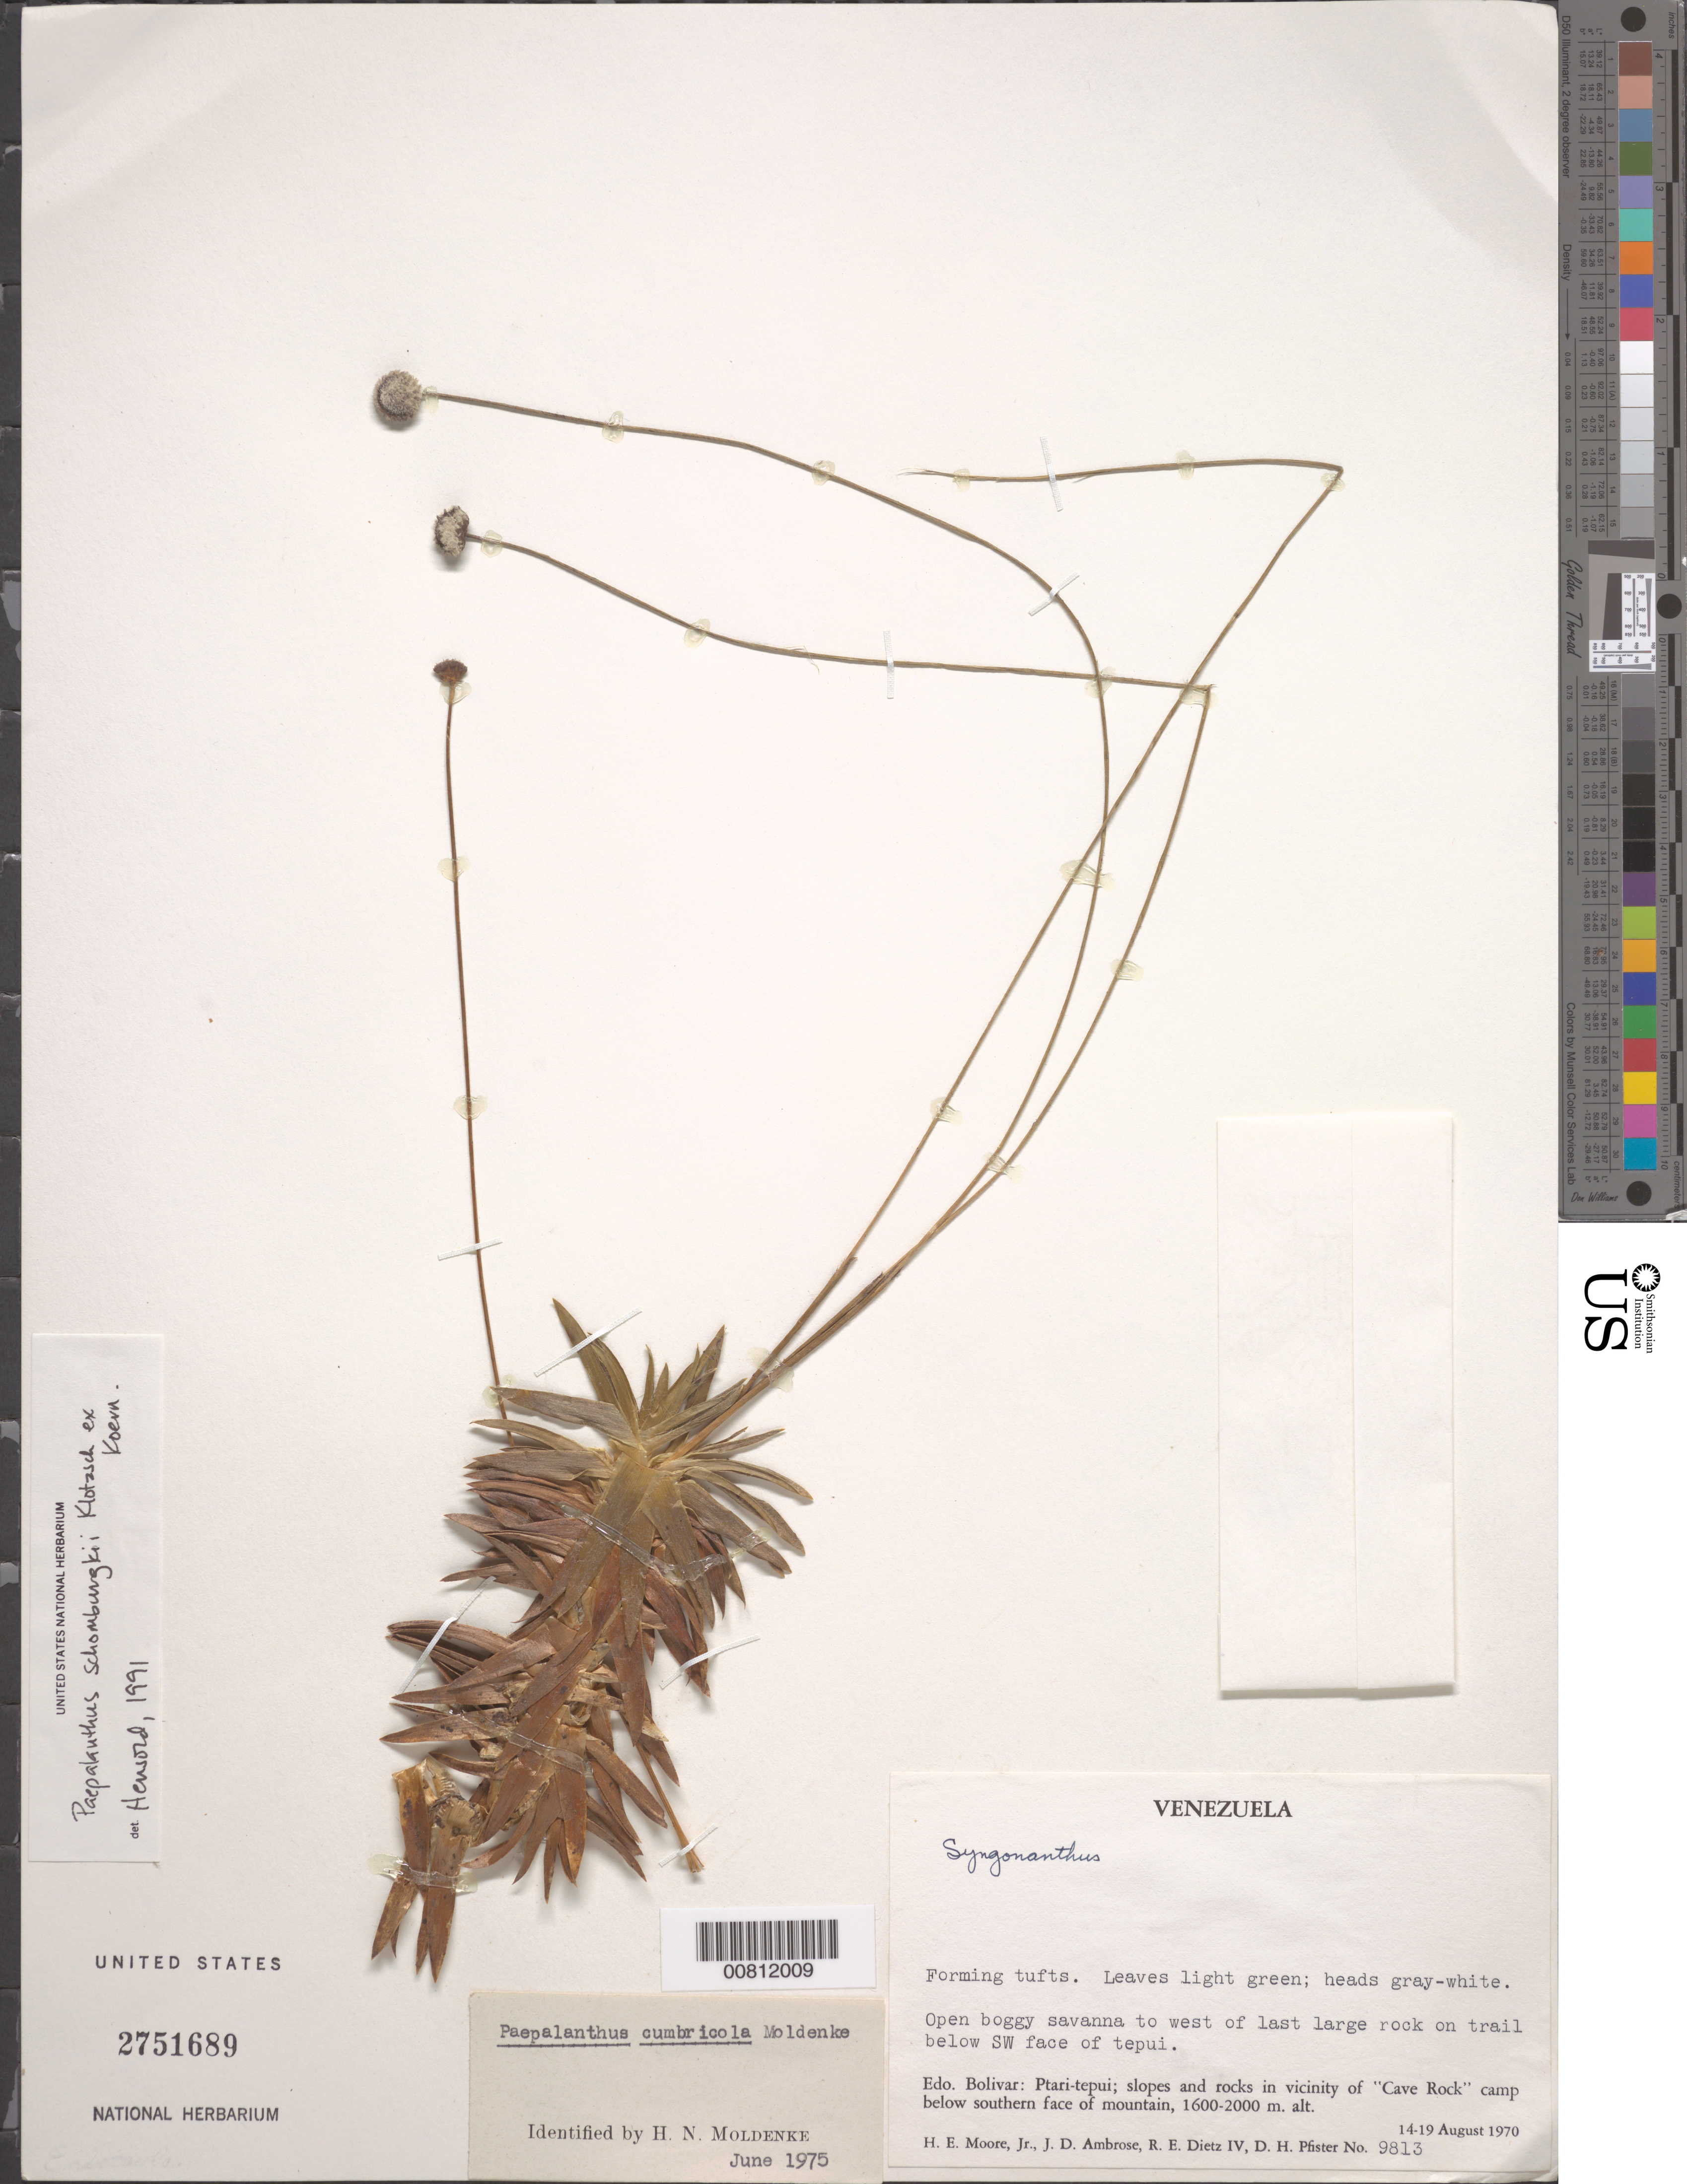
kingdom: Plantae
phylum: Tracheophyta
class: Liliopsida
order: Poales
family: Eriocaulaceae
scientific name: Monosperma schomburgkii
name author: (Klotzsch ex Körn.) Andrino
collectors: H. E. Moore, J. D. Ambrose, R. Dietz & D. H. Pfister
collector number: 9813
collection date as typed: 14-Aug-70 to 19-Aug-70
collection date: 1970-08-14/1970-08-19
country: Venezuela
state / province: Bolívar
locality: Ptari-tepuí, vicinity of "Cave Rock" camp below southern face of mountain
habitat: Open boggy savanna to west of last large rock on trail below tepui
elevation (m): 1600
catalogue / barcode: US 2751689